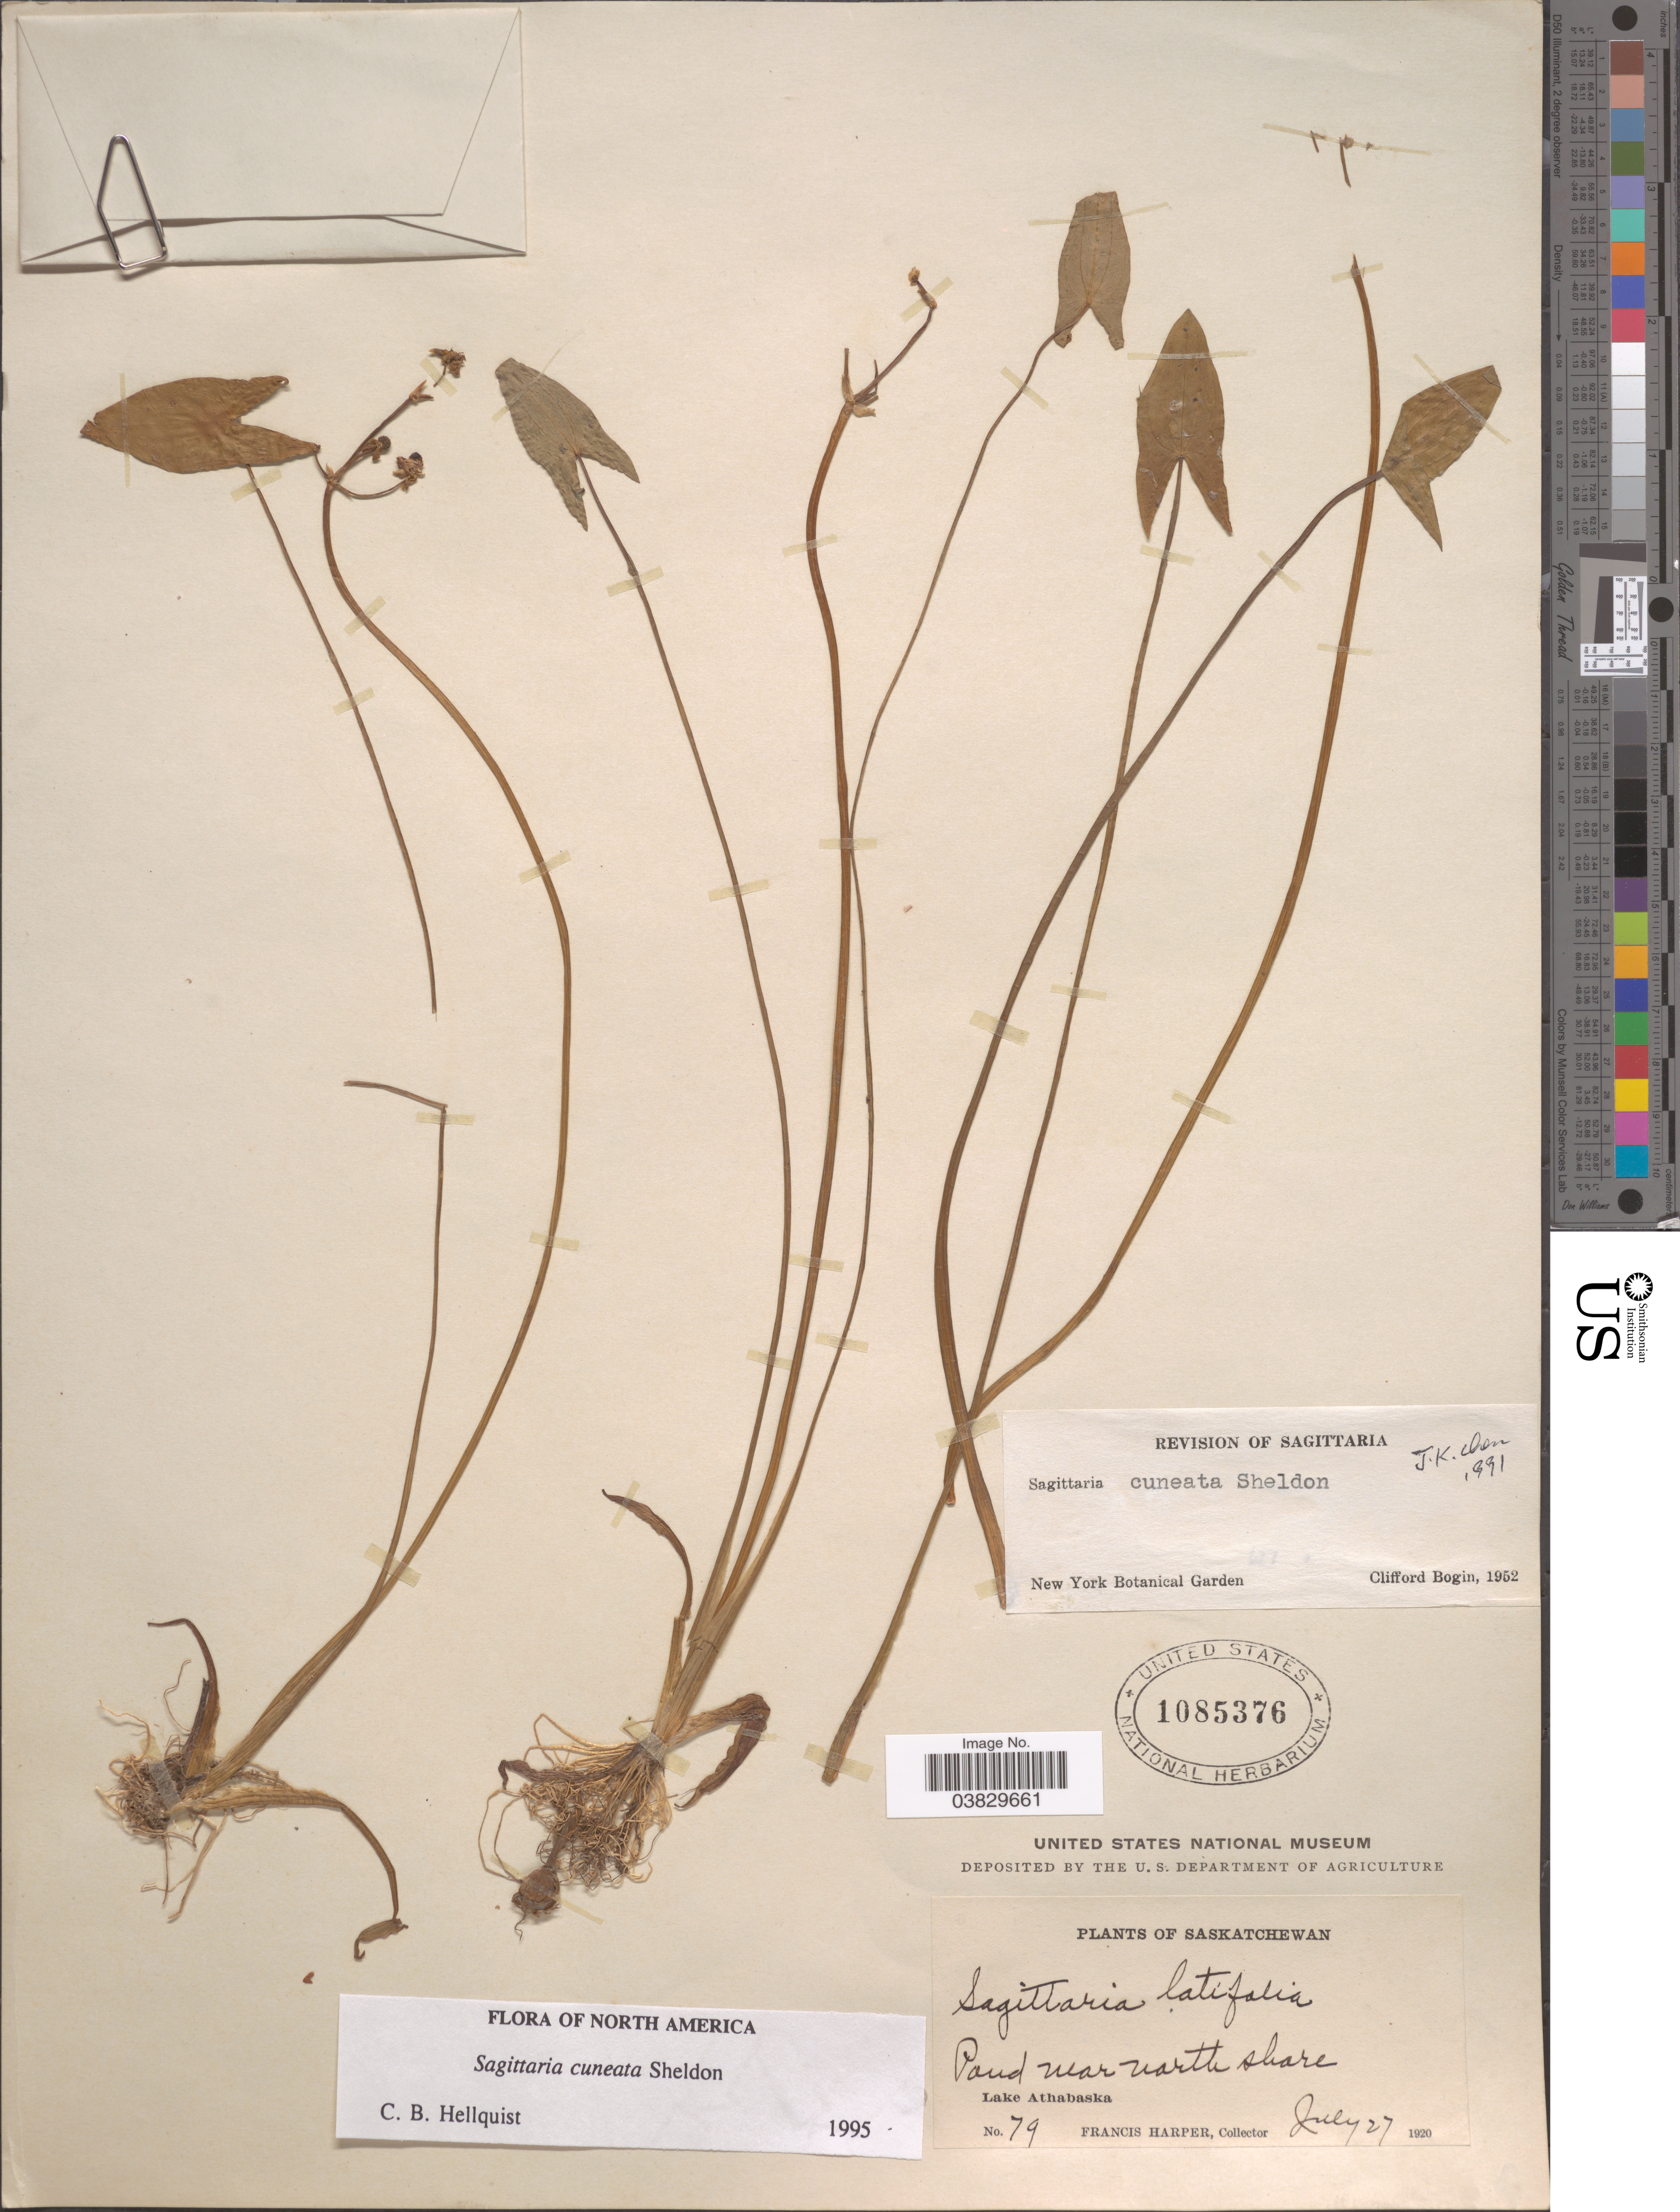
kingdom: Plantae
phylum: Tracheophyta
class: Liliopsida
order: Alismatales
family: Alismataceae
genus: Sagittaria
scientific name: Sagittaria cuneata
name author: E. Sheld.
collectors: F. Harper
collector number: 79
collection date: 1920-07-27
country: Canada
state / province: Saskatchewan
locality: Pond near north shore, Lake Athabaska.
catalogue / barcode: US 1085376